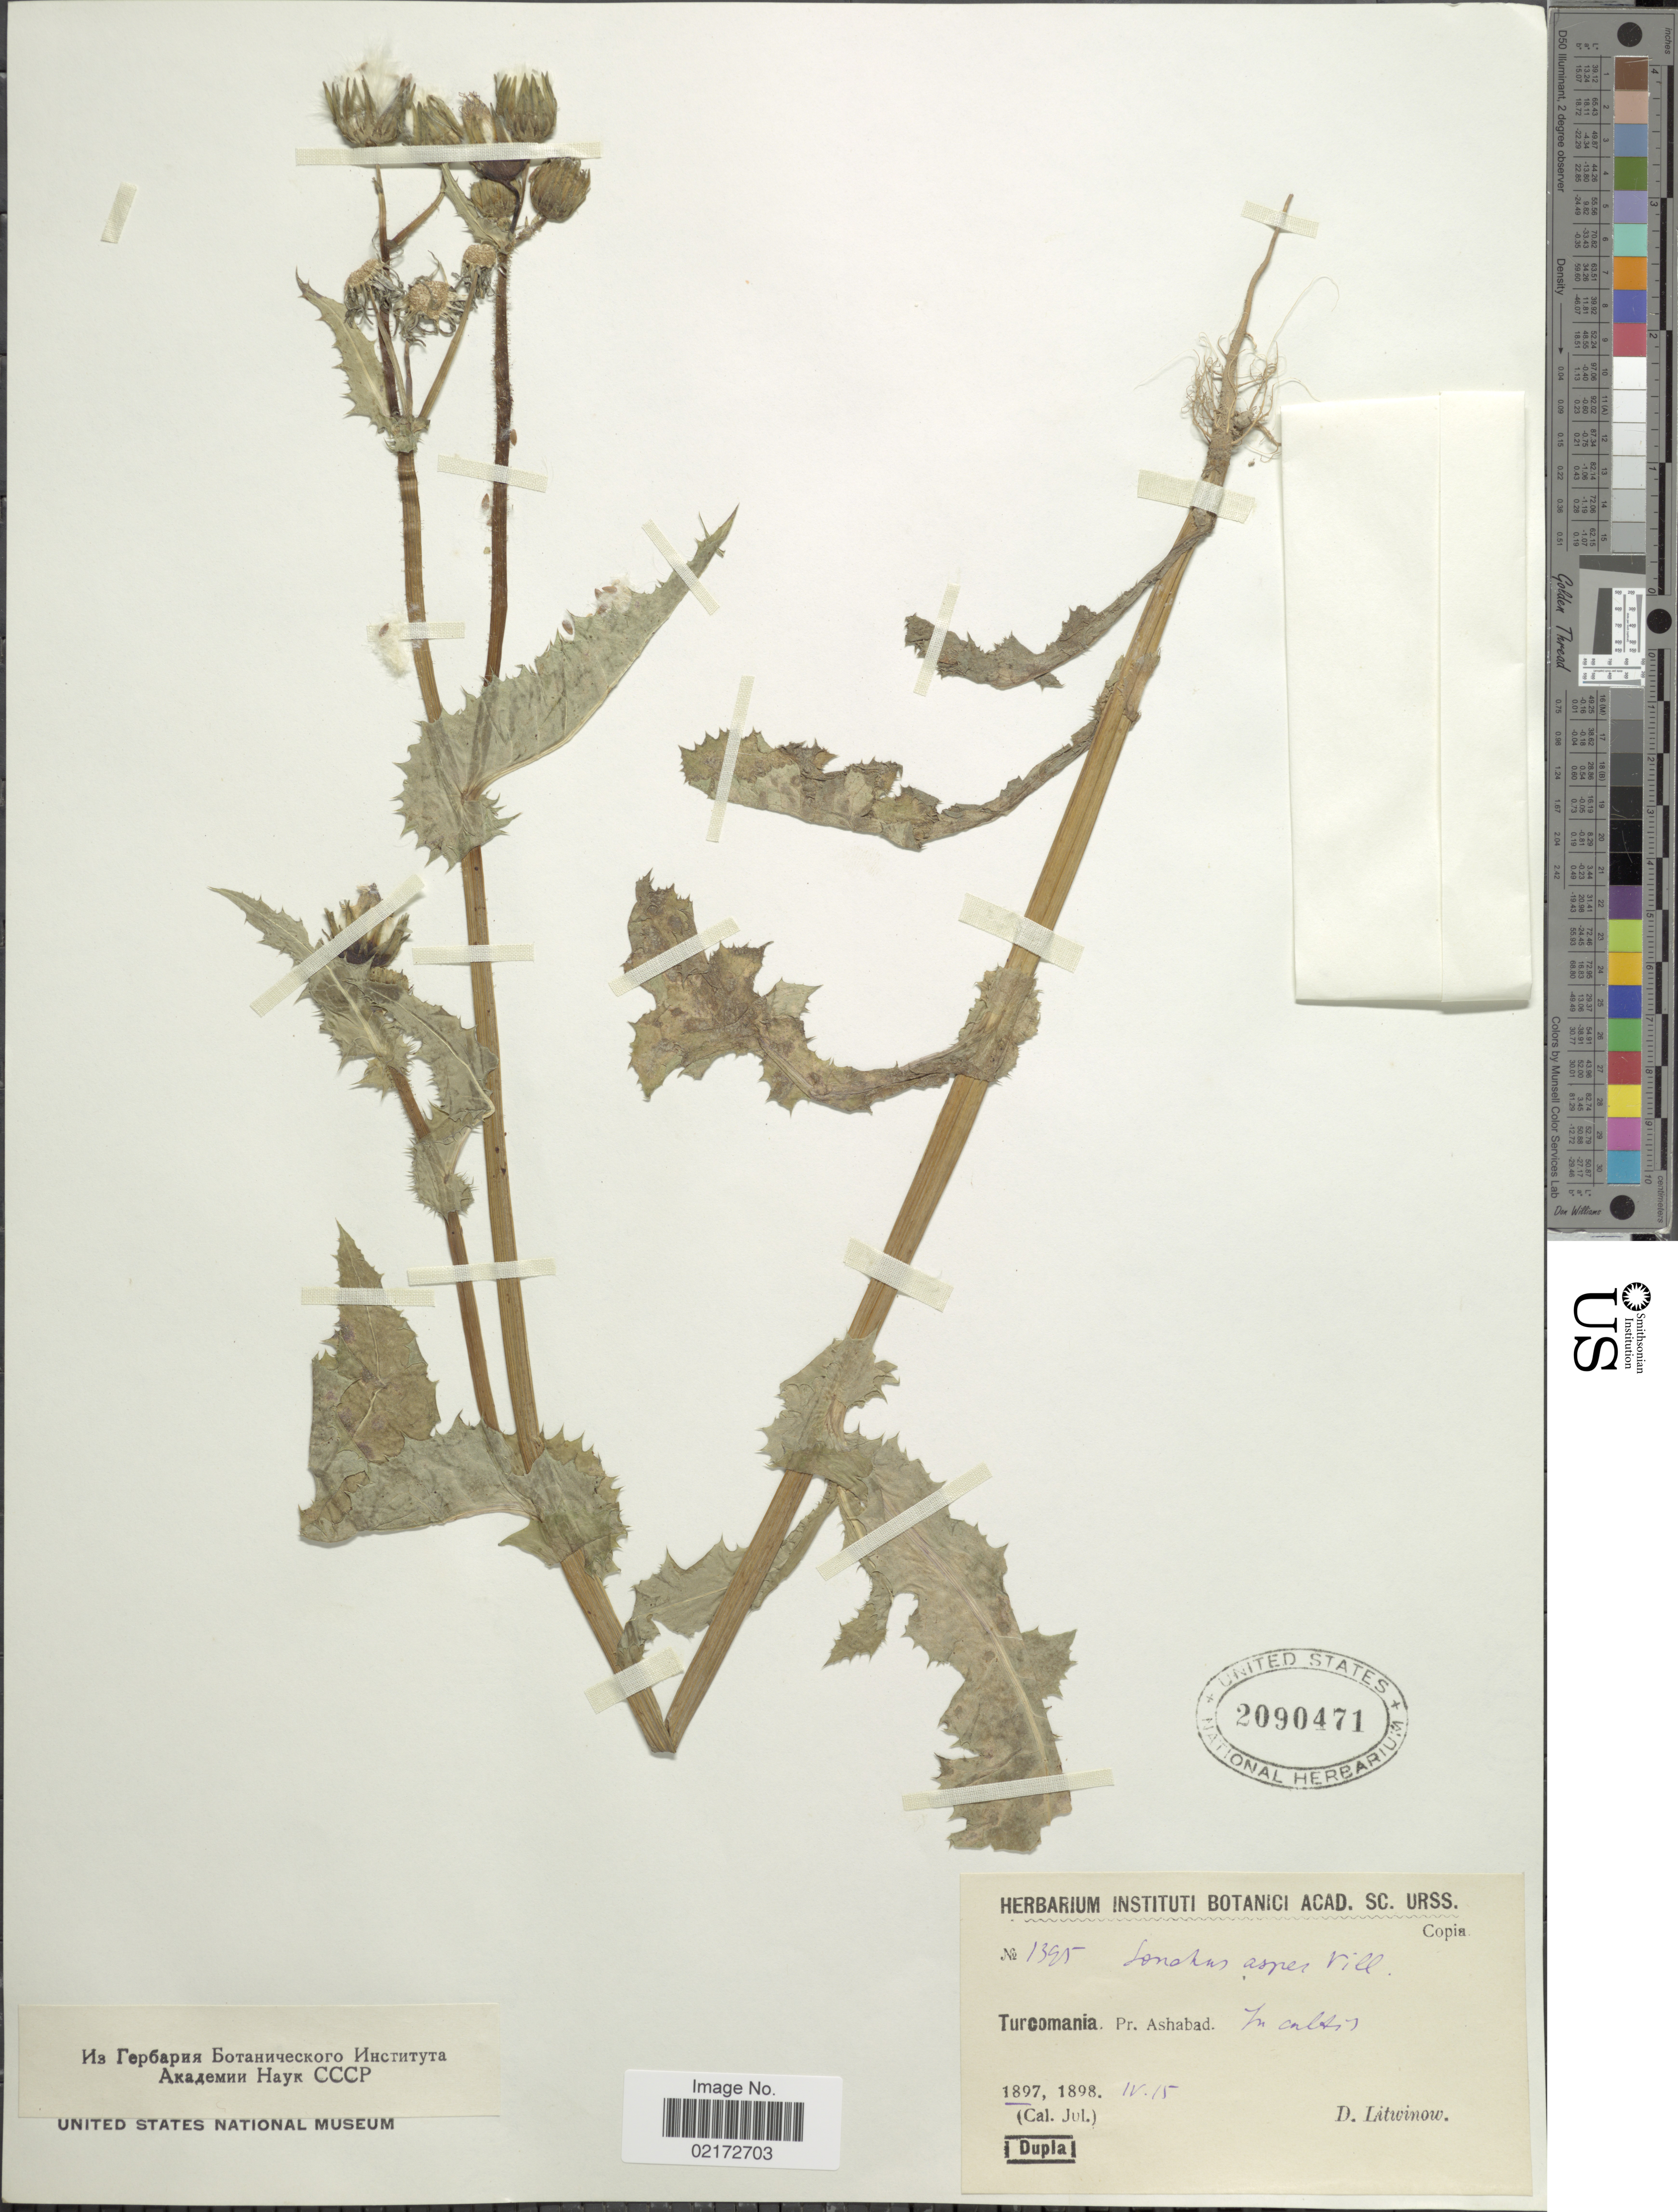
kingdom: Plantae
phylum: Tracheophyta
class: Magnoliopsida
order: Asterales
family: Asteraceae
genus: Sonchus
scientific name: Sonchus asper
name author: (L.) Hill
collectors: D. Litwinow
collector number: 1395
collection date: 1897-04-15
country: Turkmenistan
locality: Turcomania. Pr. Ashabad. In cultis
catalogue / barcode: US 2090471